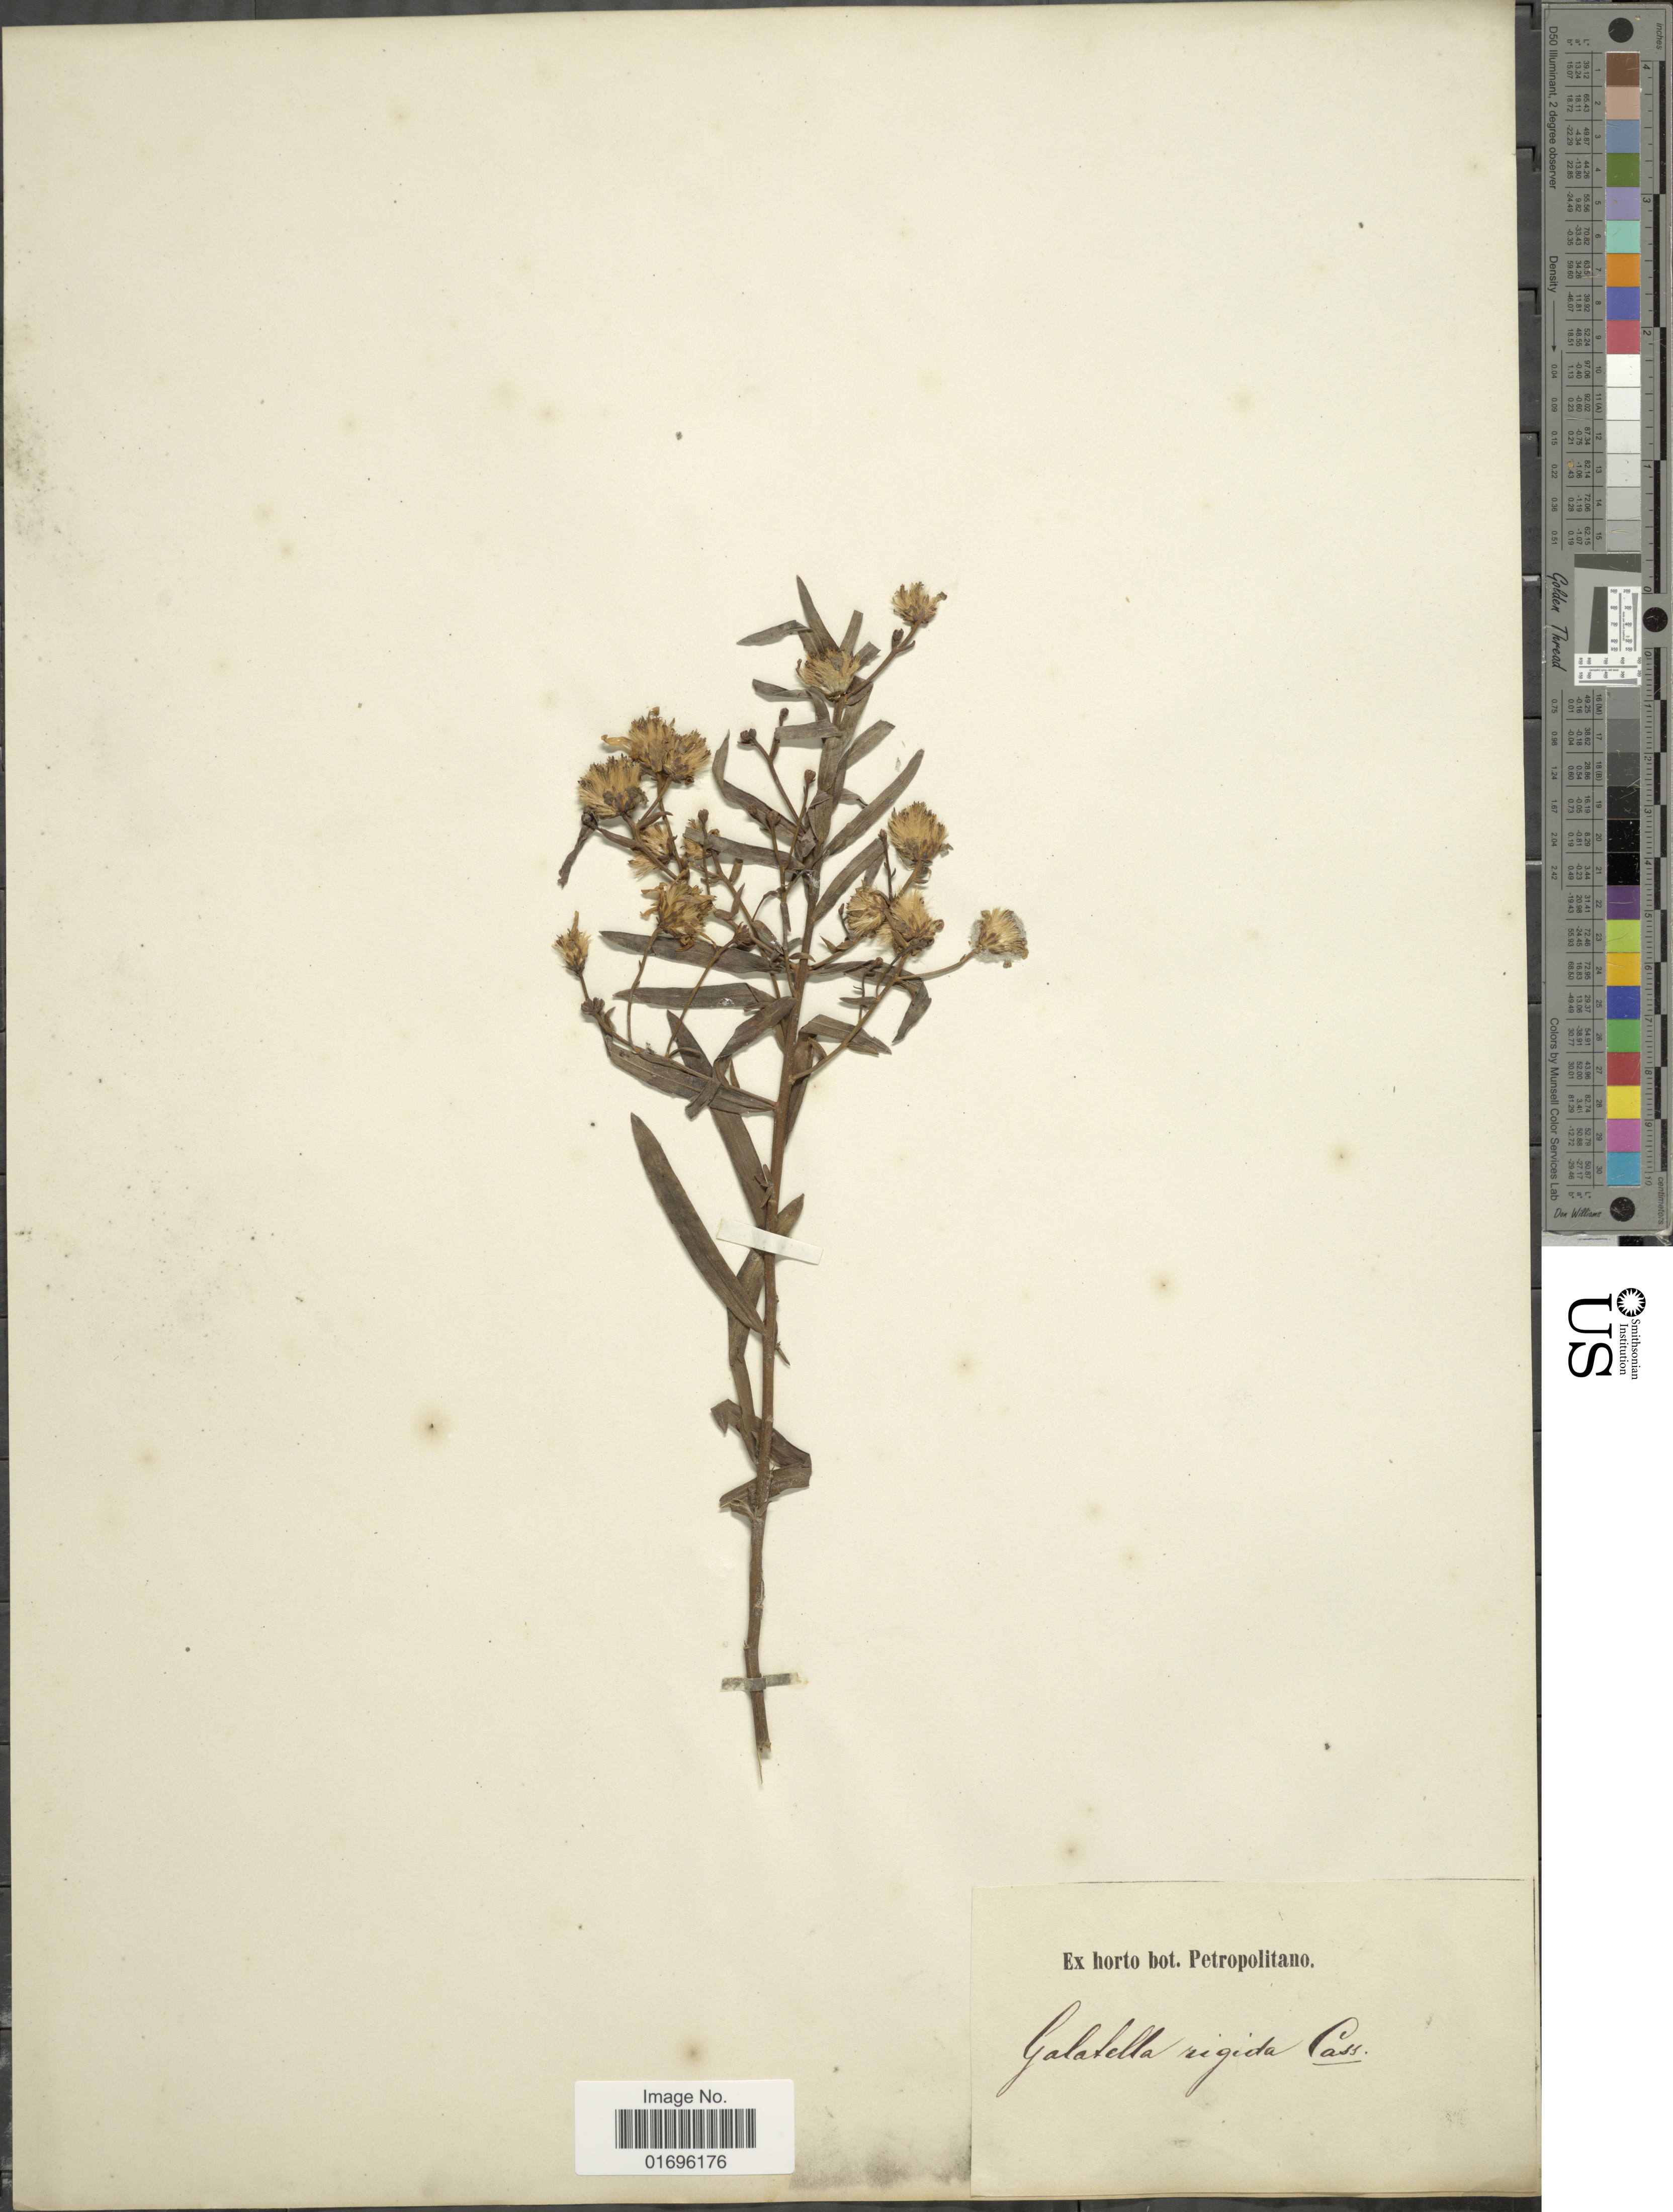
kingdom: Plantae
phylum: Tracheophyta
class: Magnoliopsida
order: Asterales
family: Asteraceae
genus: Aster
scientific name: Aster rigidus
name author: (L.) Kuntze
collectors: ex Horto Bot. Petropolitano